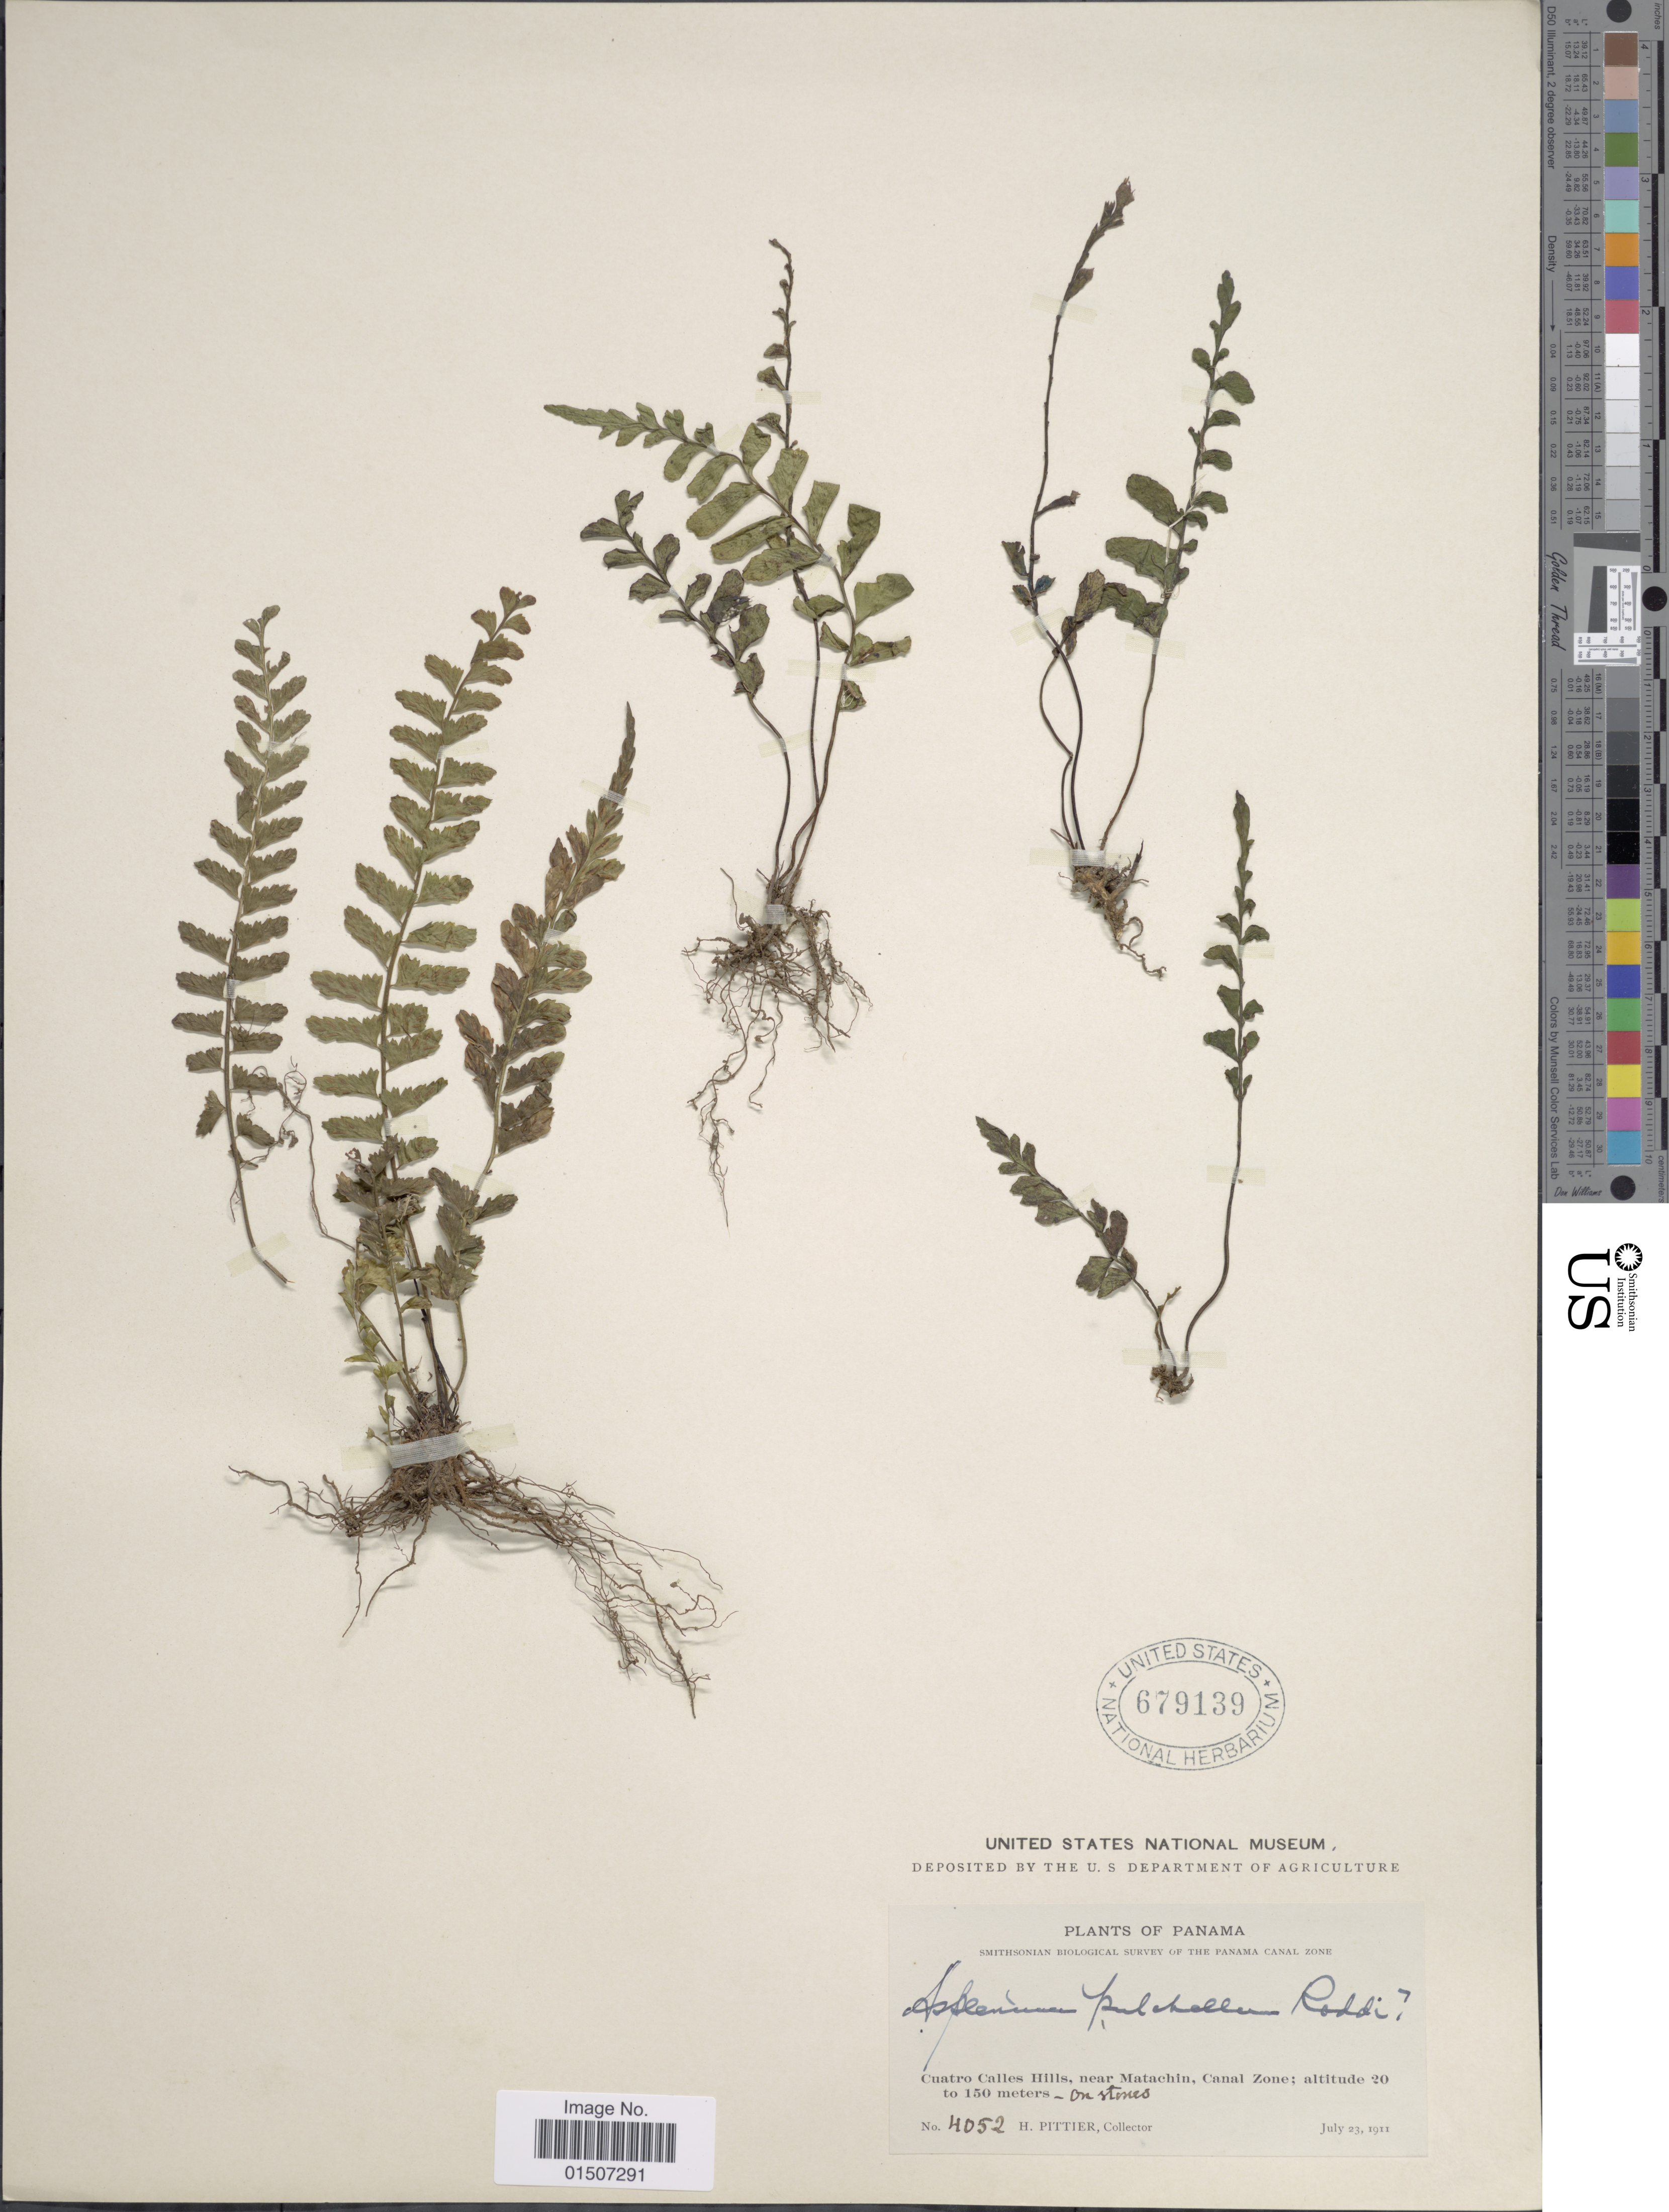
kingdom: Plantae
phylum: Tracheophyta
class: Polypodiopsida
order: Polypodiales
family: Aspleniaceae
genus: Asplenium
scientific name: Asplenium otites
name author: Link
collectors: H. F. Pittier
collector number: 4052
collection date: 1911-07-23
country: Panama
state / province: Colón / Panamá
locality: Cuatro Calles Hills, near Matachin, Canal Zone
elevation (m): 20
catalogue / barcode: US 679139